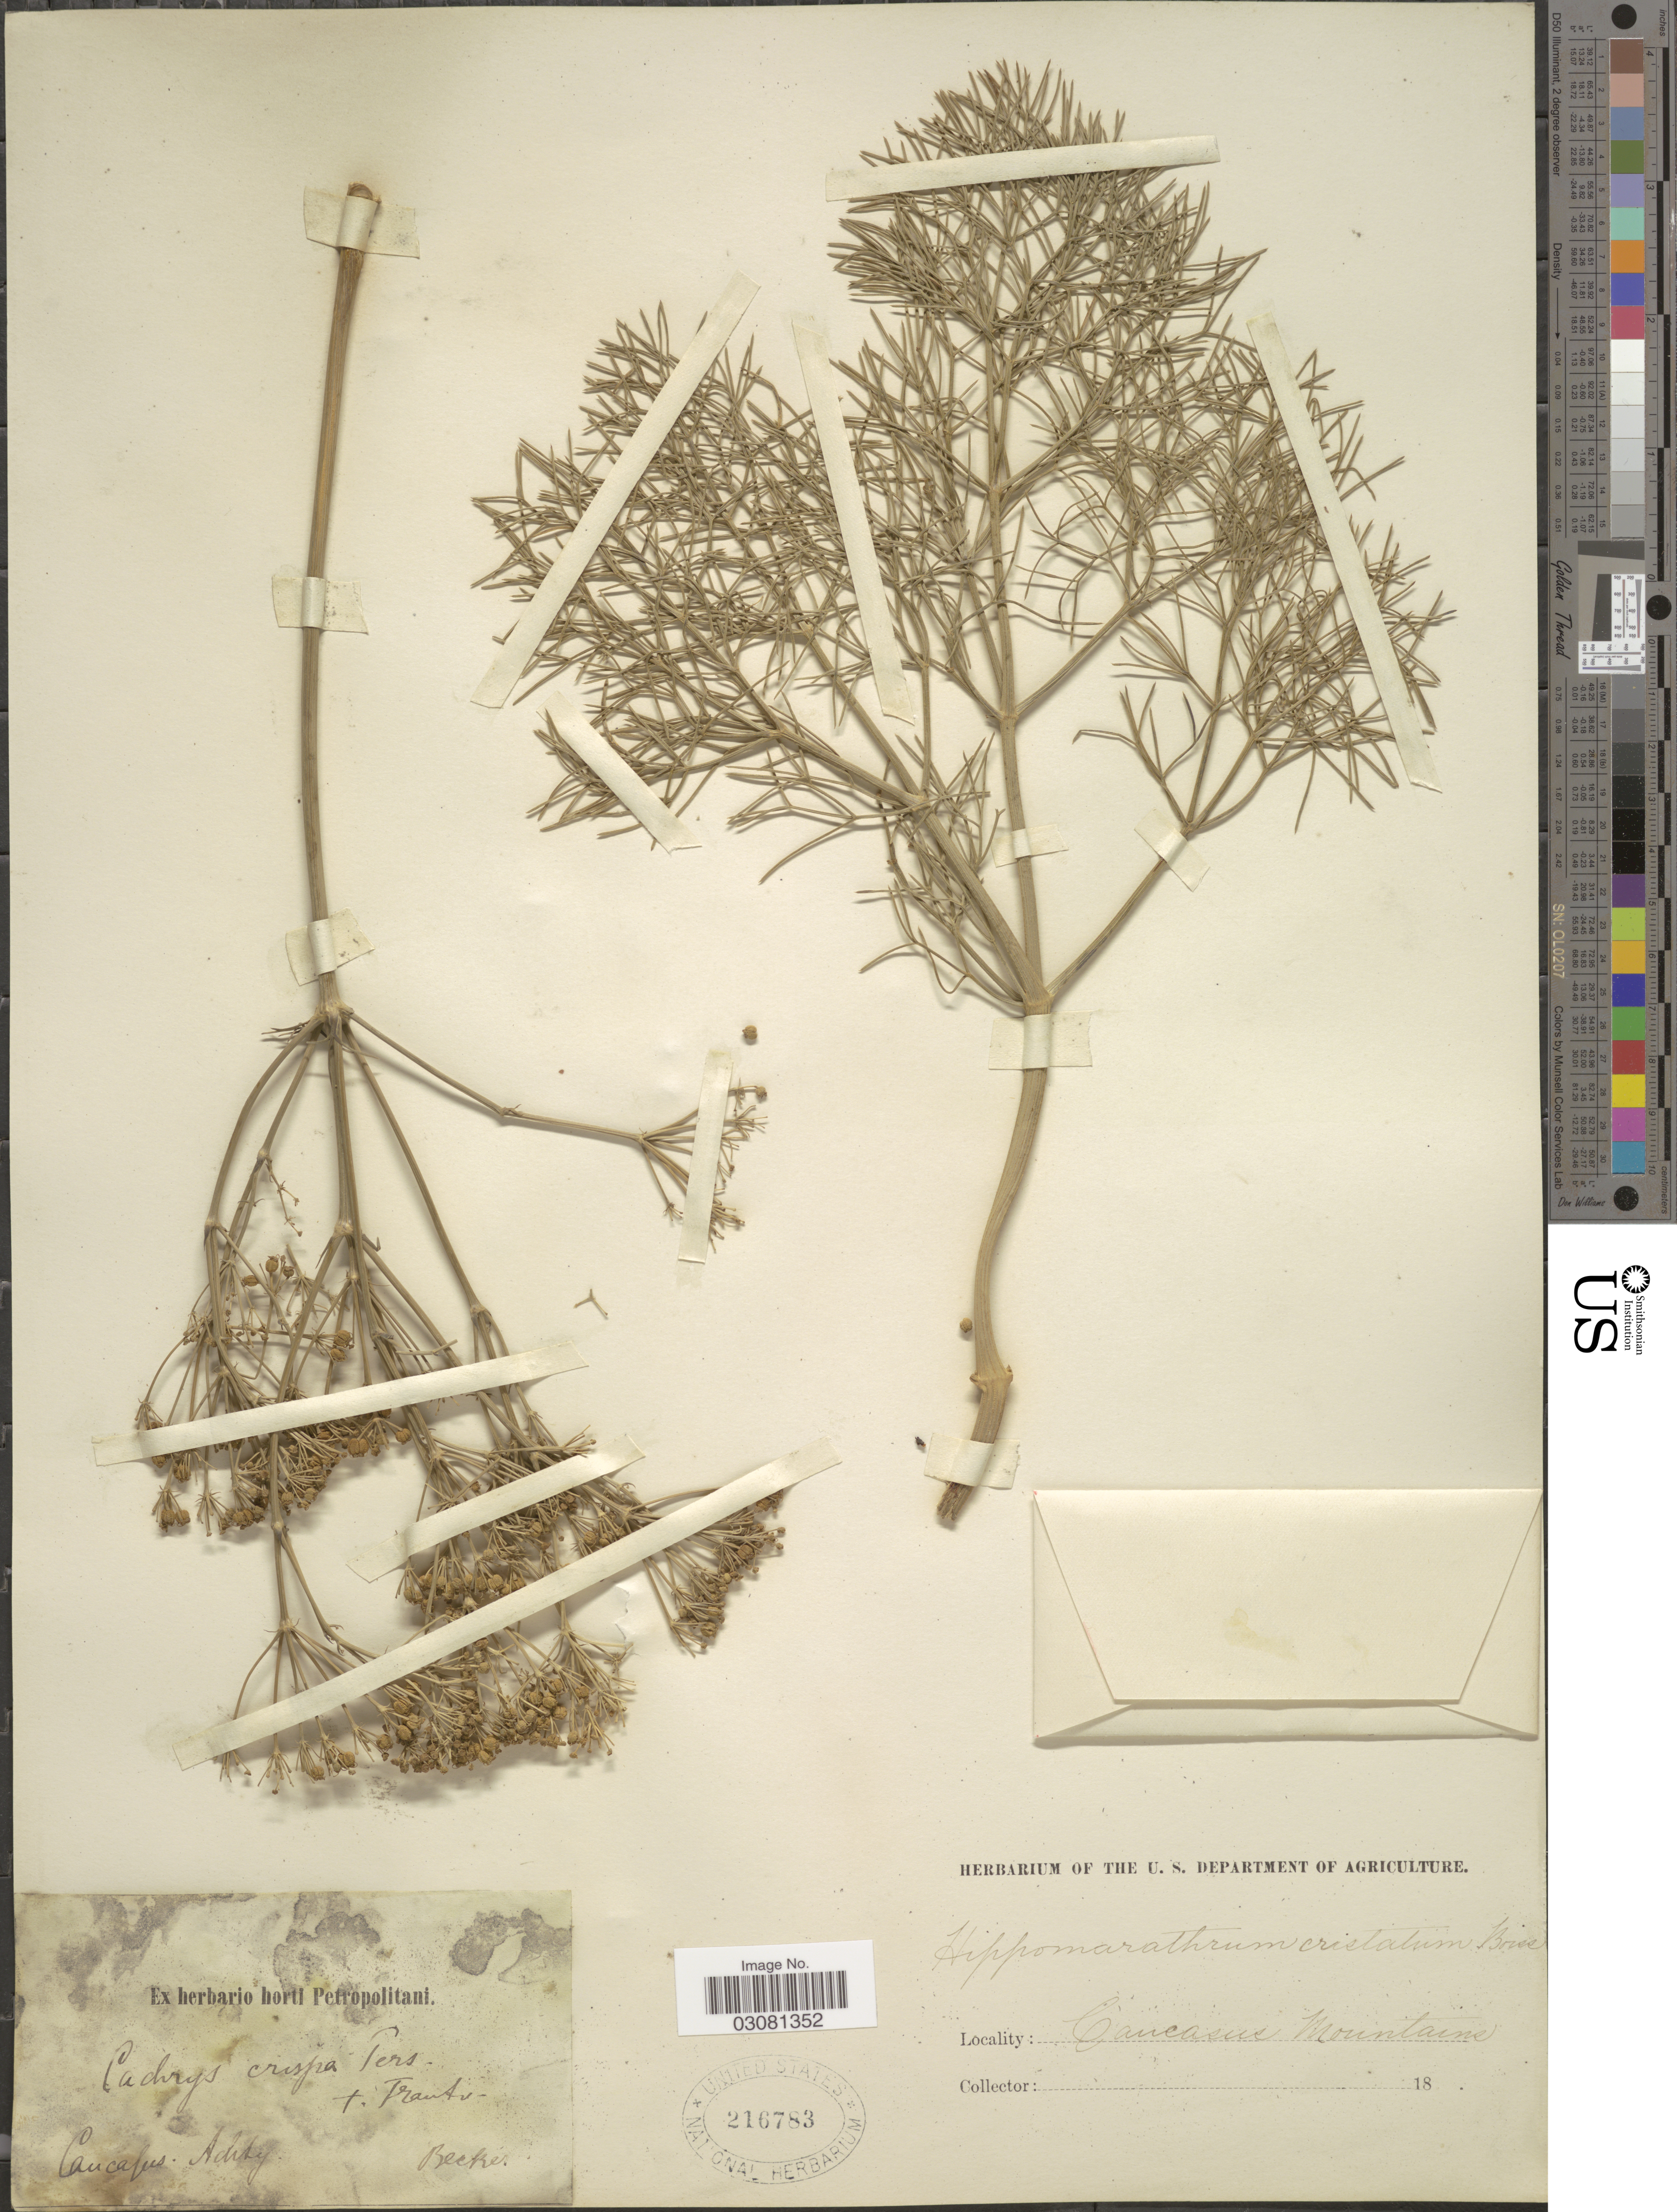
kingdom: Plantae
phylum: Tracheophyta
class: Magnoliopsida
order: Apiales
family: Apiaceae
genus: Hippomarathrum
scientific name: Hippomarathrum cristatum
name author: (DC.) Boiss.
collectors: -. Becker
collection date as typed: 18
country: Russian Federation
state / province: Dagestan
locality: Caucasus Mountains. Achty.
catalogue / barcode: US 216783